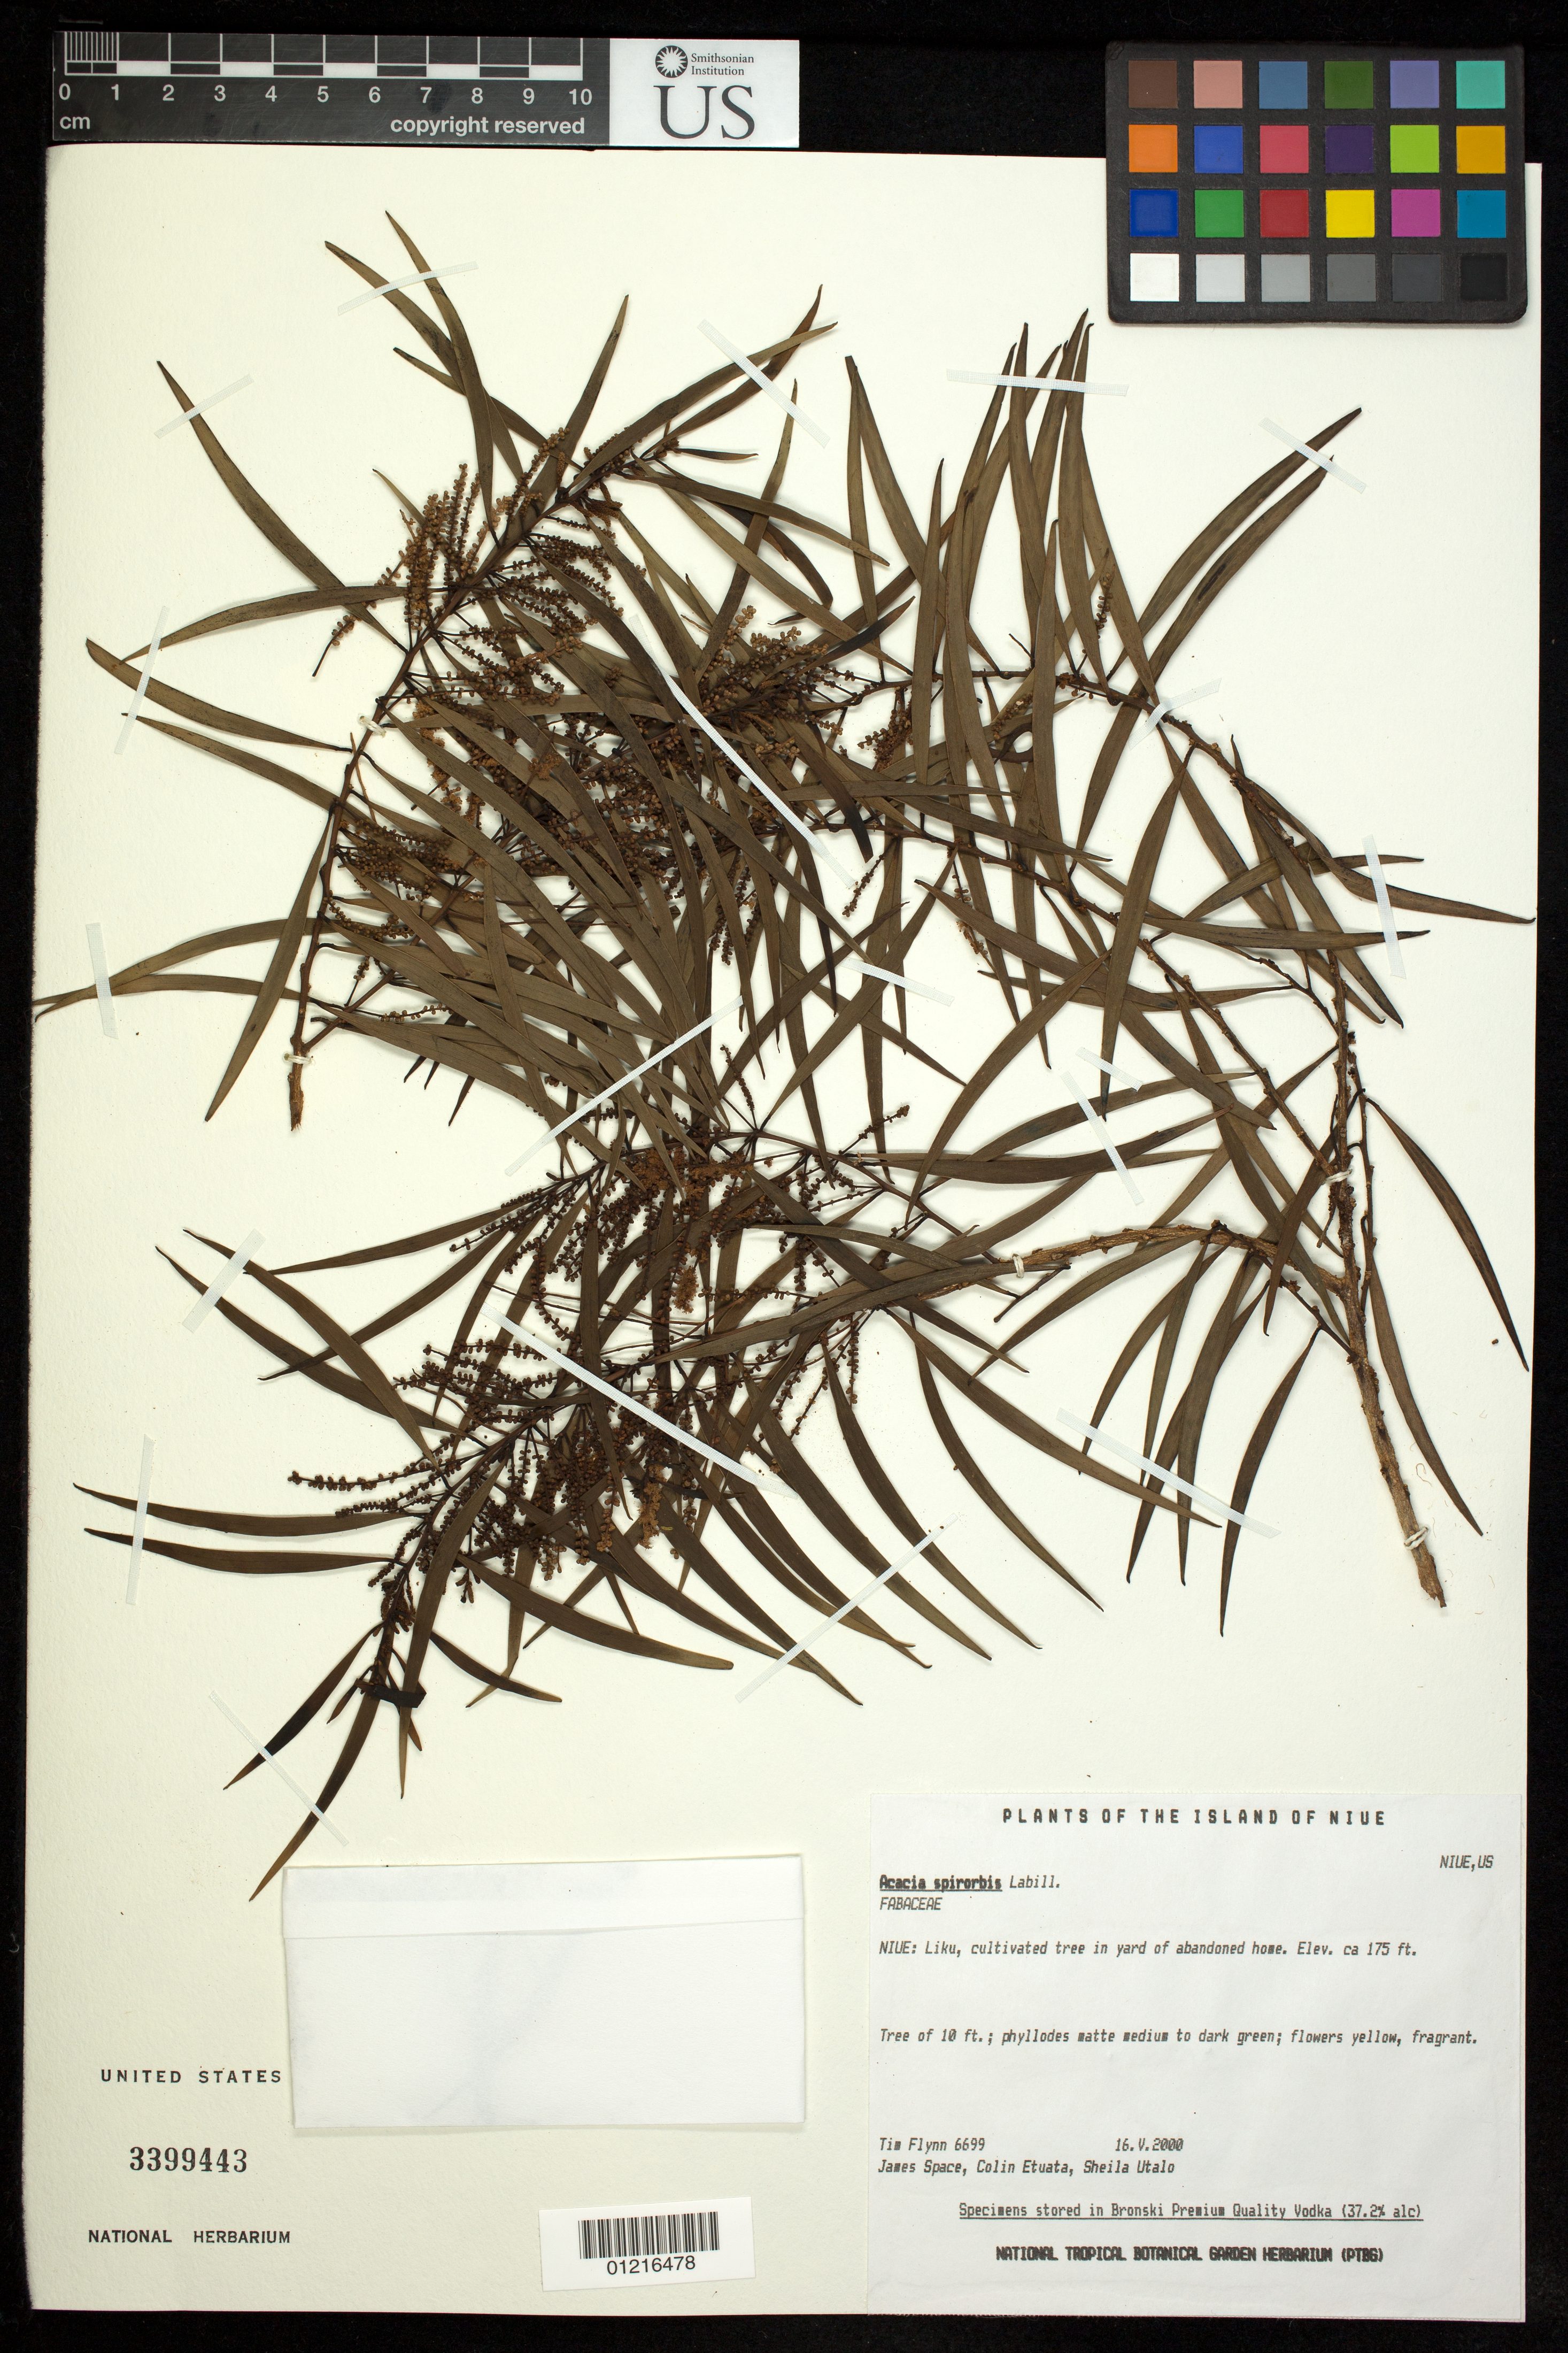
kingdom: Plantae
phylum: Tracheophyta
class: Magnoliopsida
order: Fabales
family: Fabaceae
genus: Acacia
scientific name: Acacia spirorbis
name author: Labill.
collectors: T. W. Flynn, J. Space, C. Etuata & S. Utalo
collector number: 6699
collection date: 2000-05-16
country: Niue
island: Niue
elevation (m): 53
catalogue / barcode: US 3399443